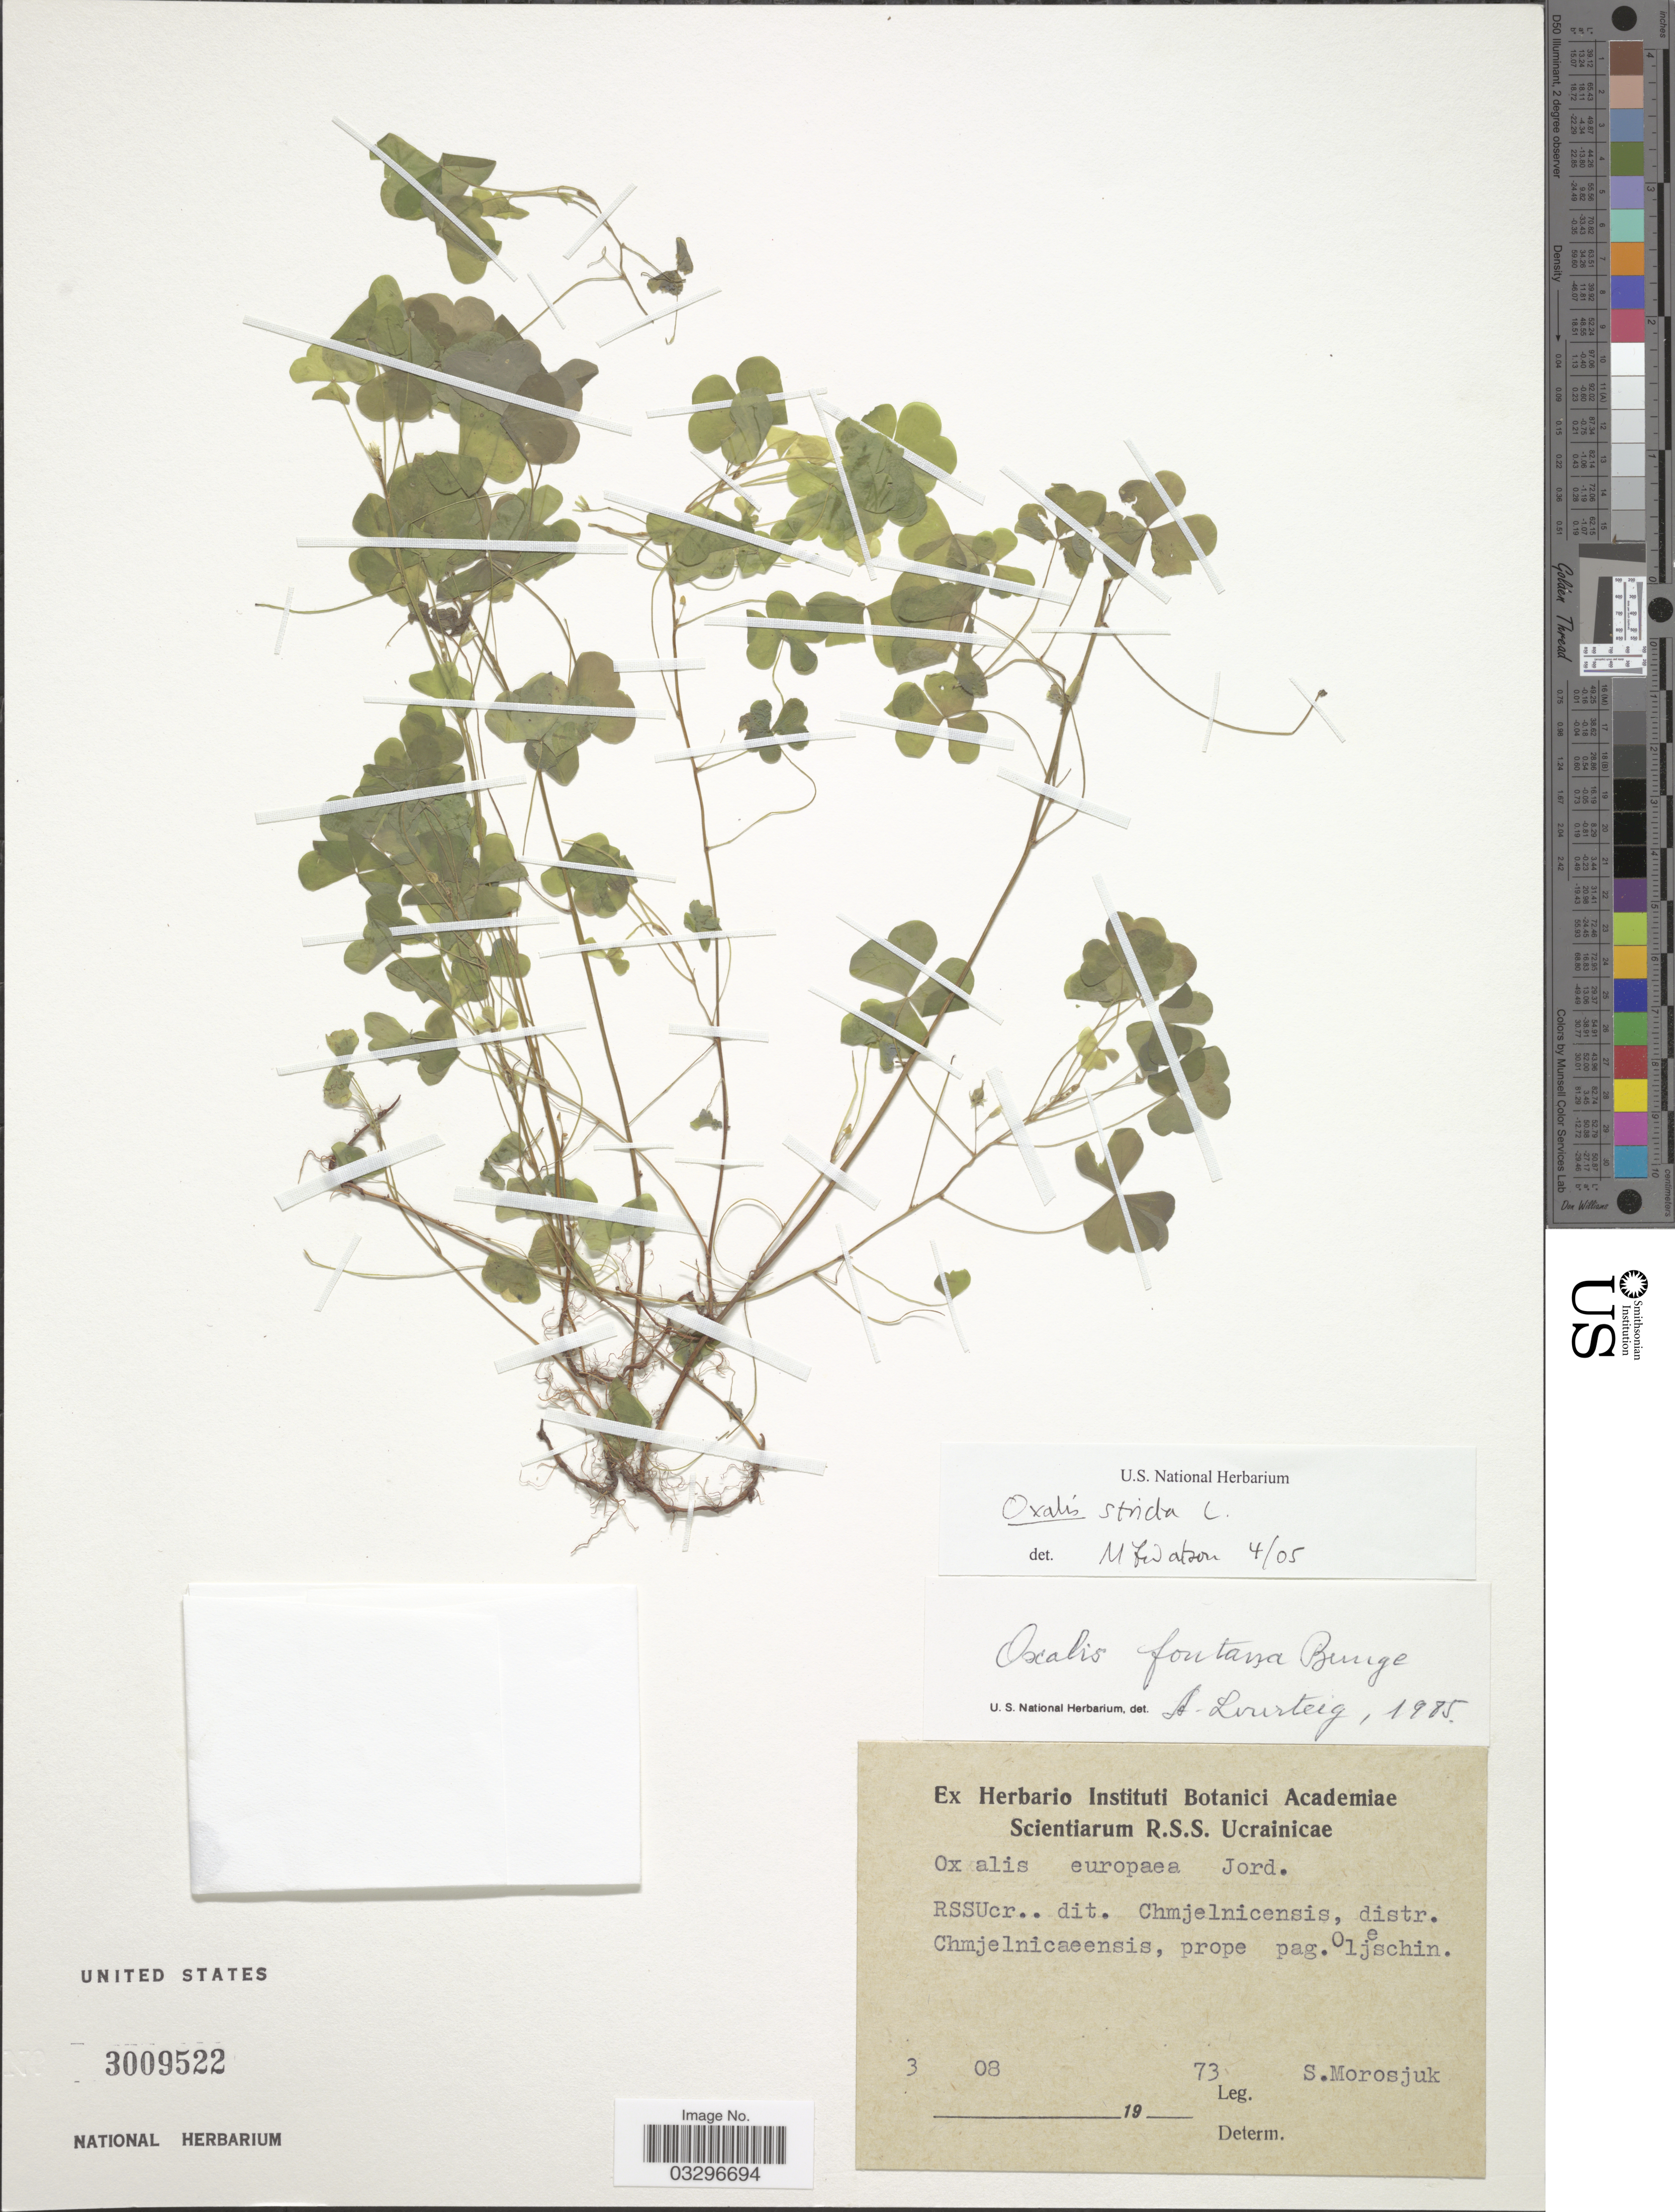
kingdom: Plantae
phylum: Tracheophyta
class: Magnoliopsida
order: Oxalidales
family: Oxalidaceae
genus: Oxalis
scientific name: Oxalis stricta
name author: L.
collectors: S. Morosjuk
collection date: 1973-08-03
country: Ukraine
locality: RSSUcr.. dit. Chmjelnicensis, distr. Chmnelnicaeensis, prope pag. Oljeschin.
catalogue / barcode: US 3009522